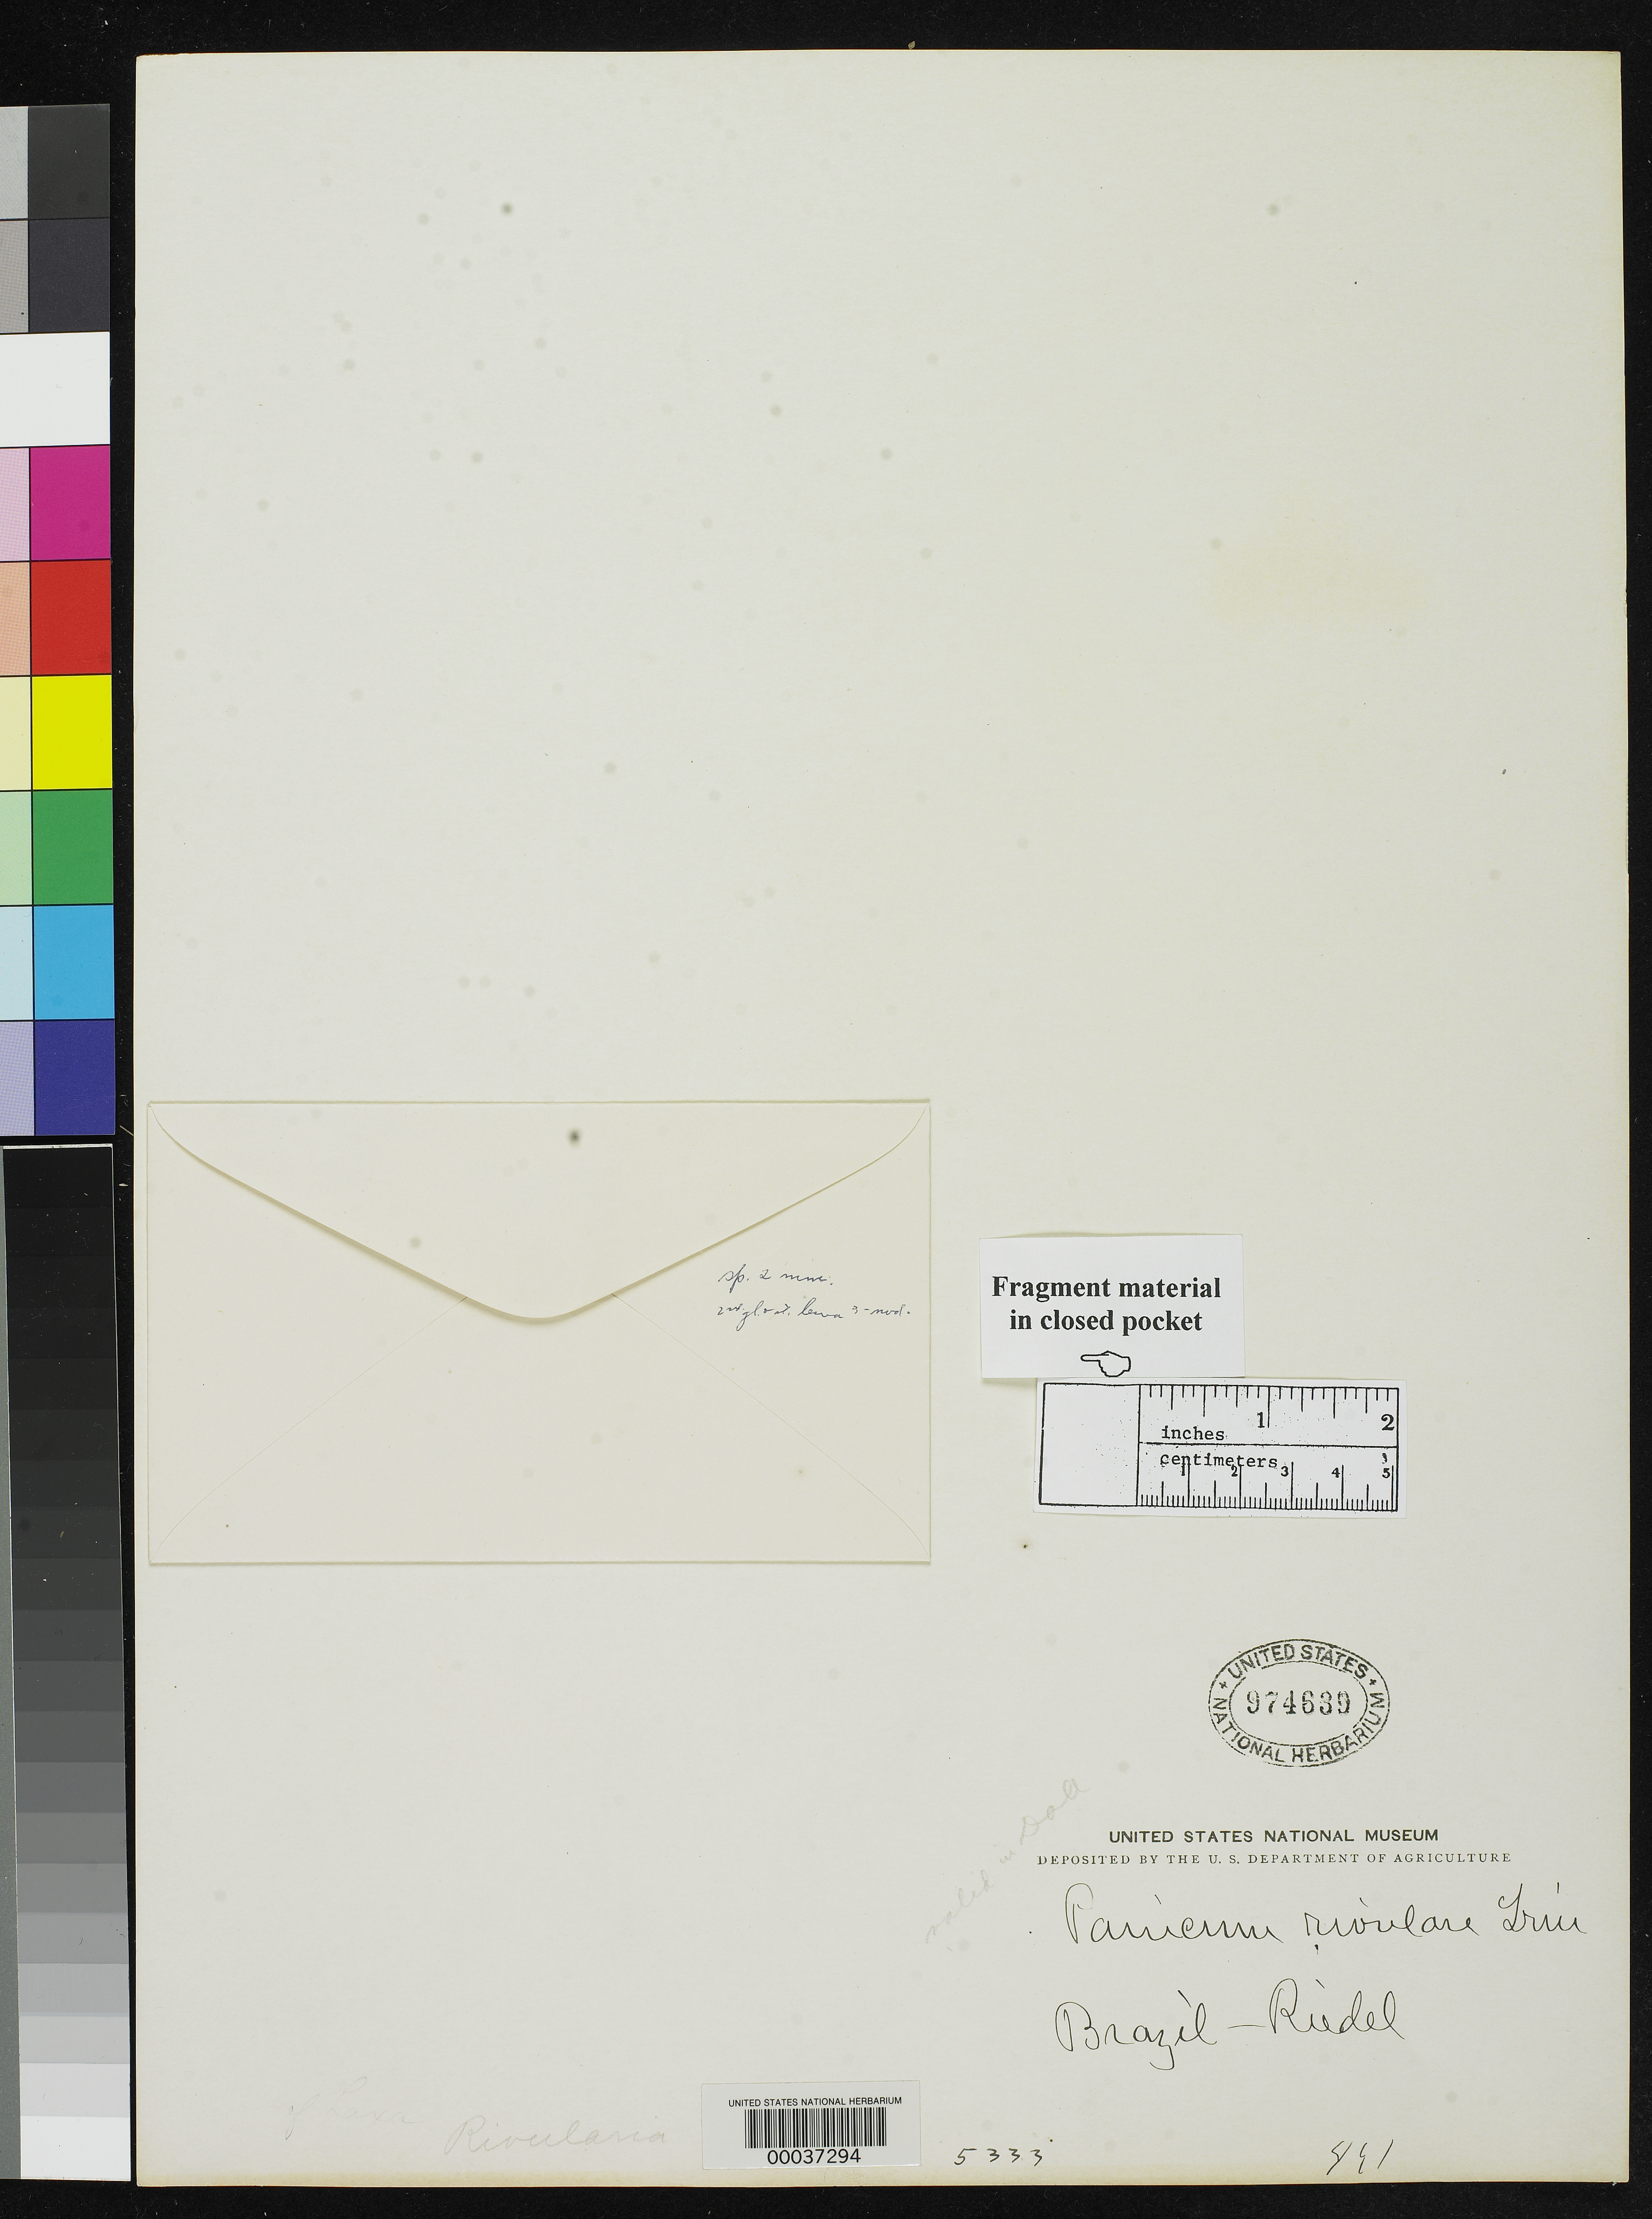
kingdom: Plantae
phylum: Tracheophyta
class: Liliopsida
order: Poales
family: Poaceae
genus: Panicum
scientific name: Panicum rivulare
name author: Nees in Mart.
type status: Type Fragment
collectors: L. Riedel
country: Brazil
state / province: Minas Gerais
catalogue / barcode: US 974639